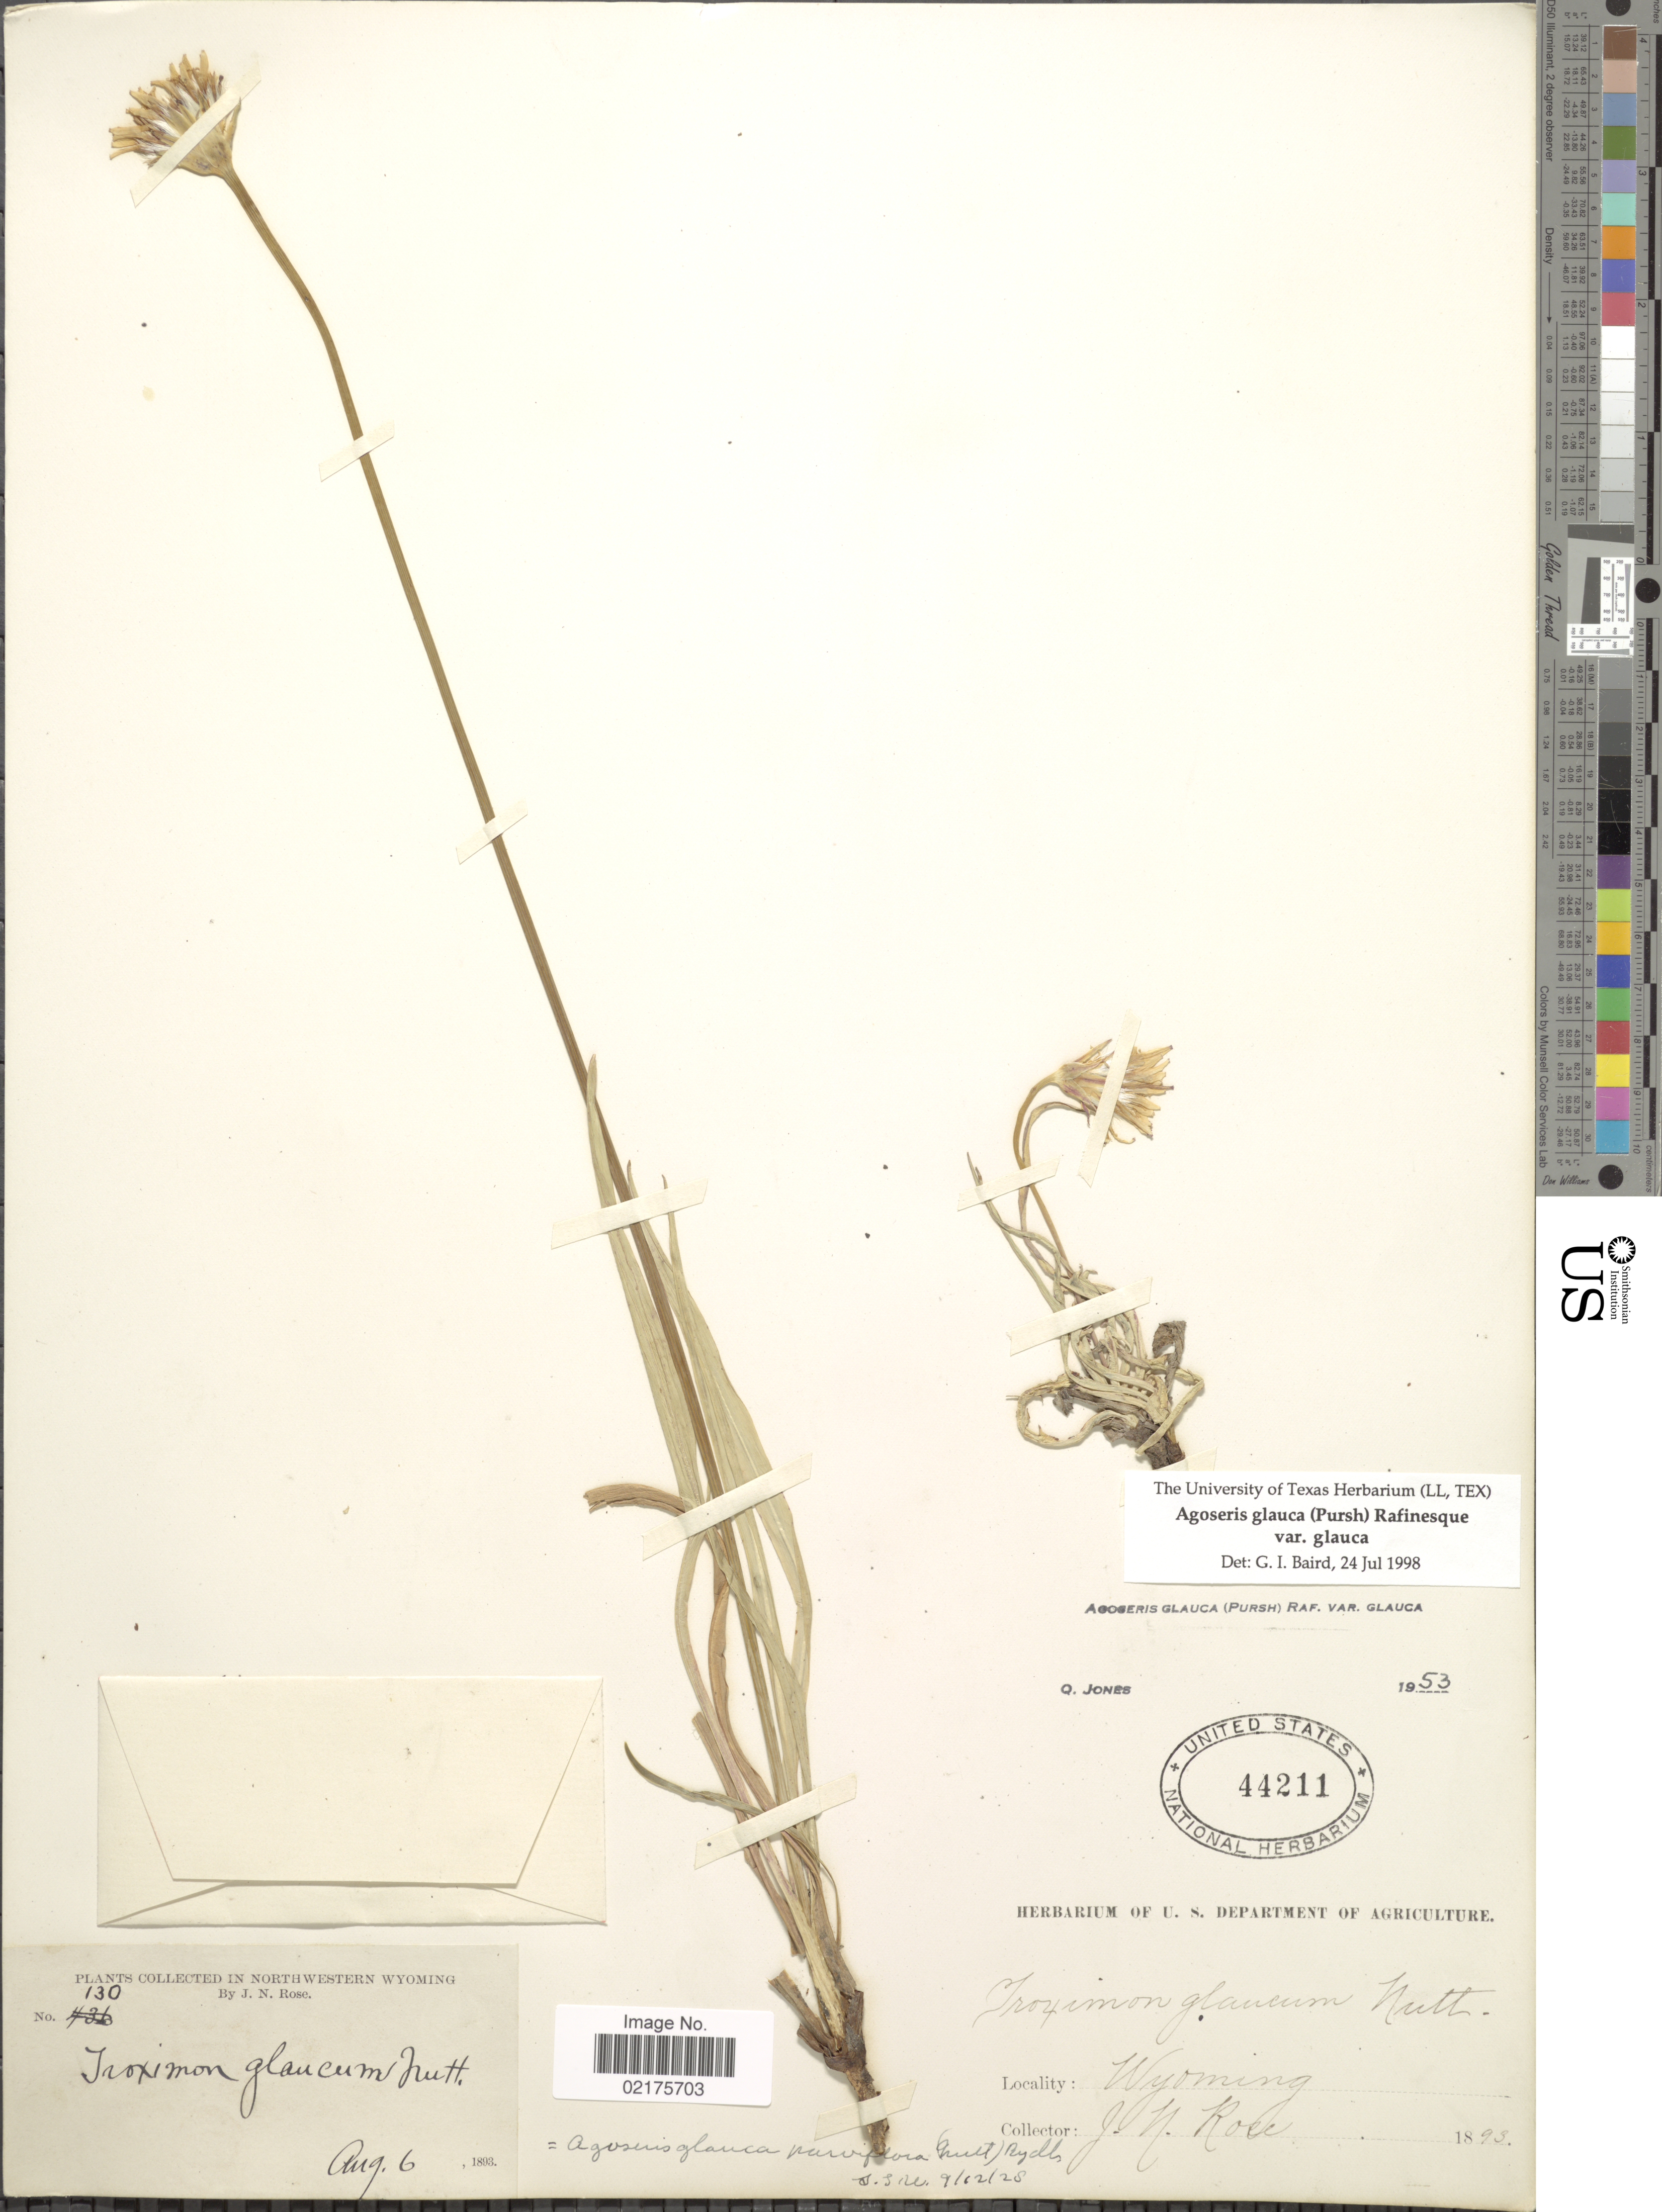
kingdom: Plantae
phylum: Tracheophyta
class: Magnoliopsida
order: Asterales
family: Asteraceae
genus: Agoseris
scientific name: Agoseris glauca var. glauca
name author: (Pursh) Raf.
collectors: J. N. Rose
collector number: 130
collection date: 1893-08-06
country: United States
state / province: Wyoming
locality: Northwestern Wyoming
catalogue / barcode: US 44211